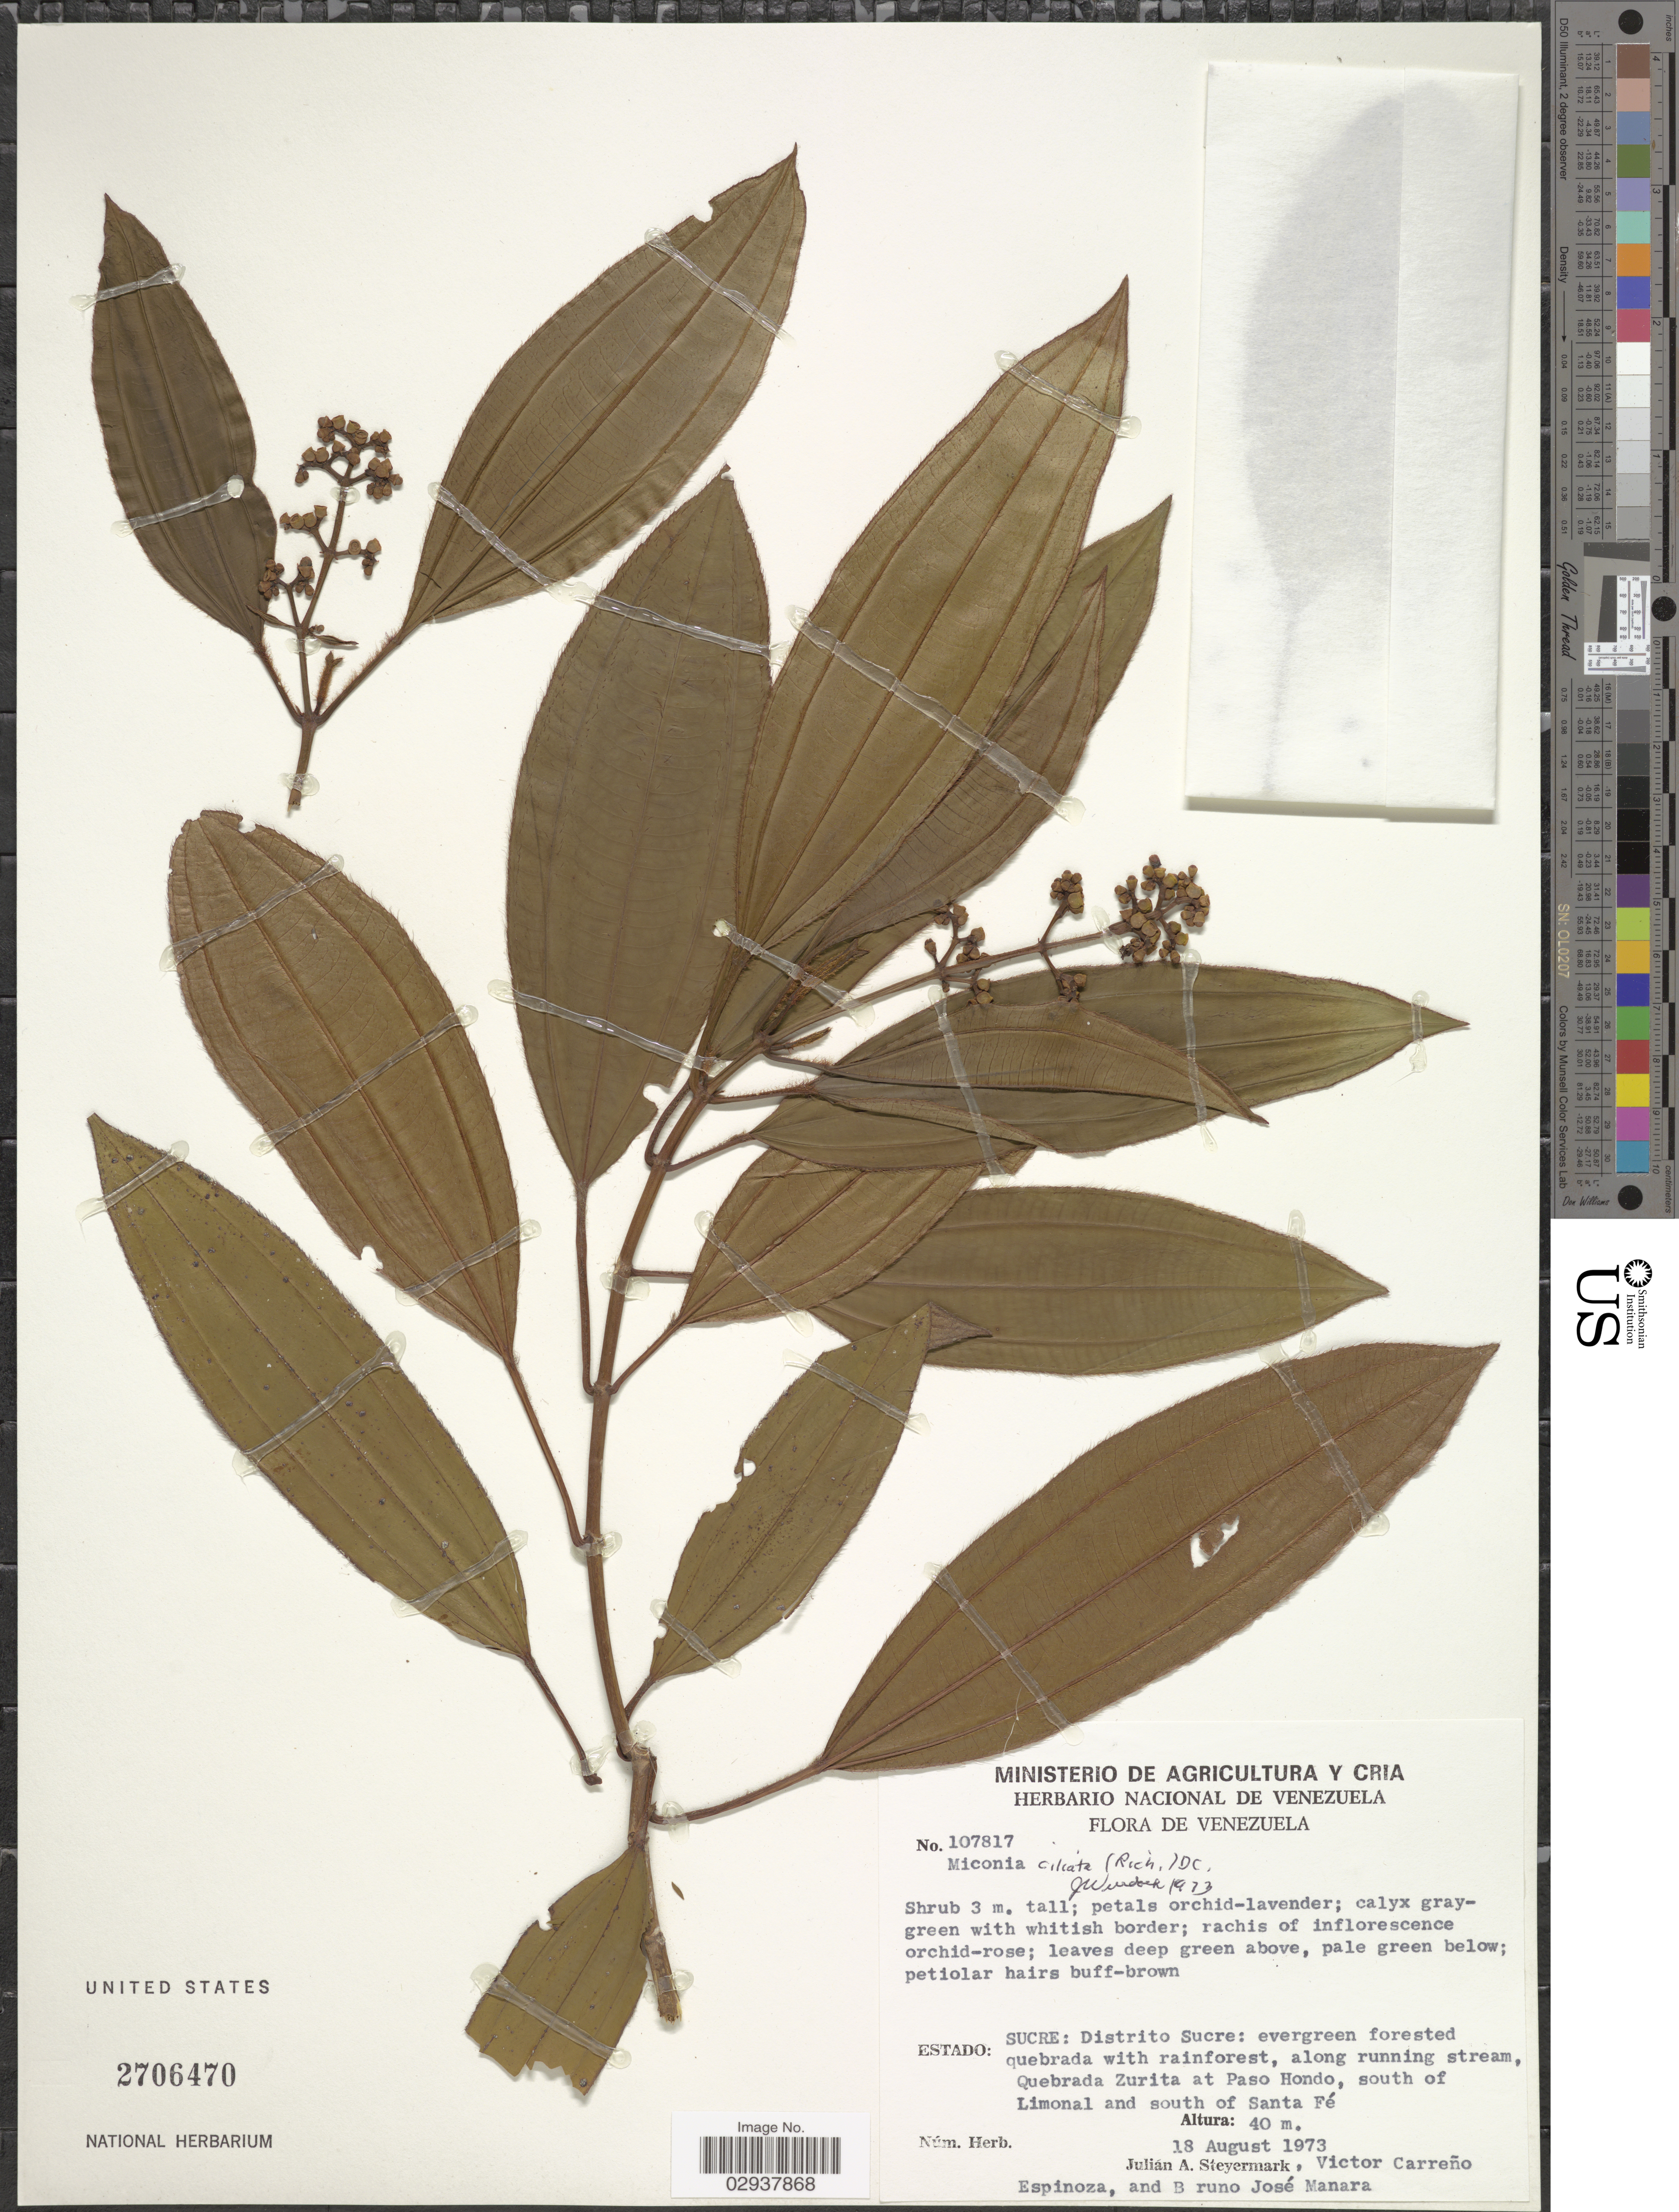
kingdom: Plantae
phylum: Tracheophyta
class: Magnoliopsida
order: Myrtales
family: Melastomataceae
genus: Miconia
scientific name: Miconia ciliata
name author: (Rich.) DC.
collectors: J. Steyermark, V. Carreño E. & B. Manara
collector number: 107817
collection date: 1973-08-18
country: Venezuela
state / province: Sucre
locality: Estado Sucre: Distrito Sucre: evergreen forested quebrada with rainforest, along running stream, Quebrada Zurita at Paso Hondo, south of Limonal and south of Santa Fé.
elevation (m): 40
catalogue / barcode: US 2706470